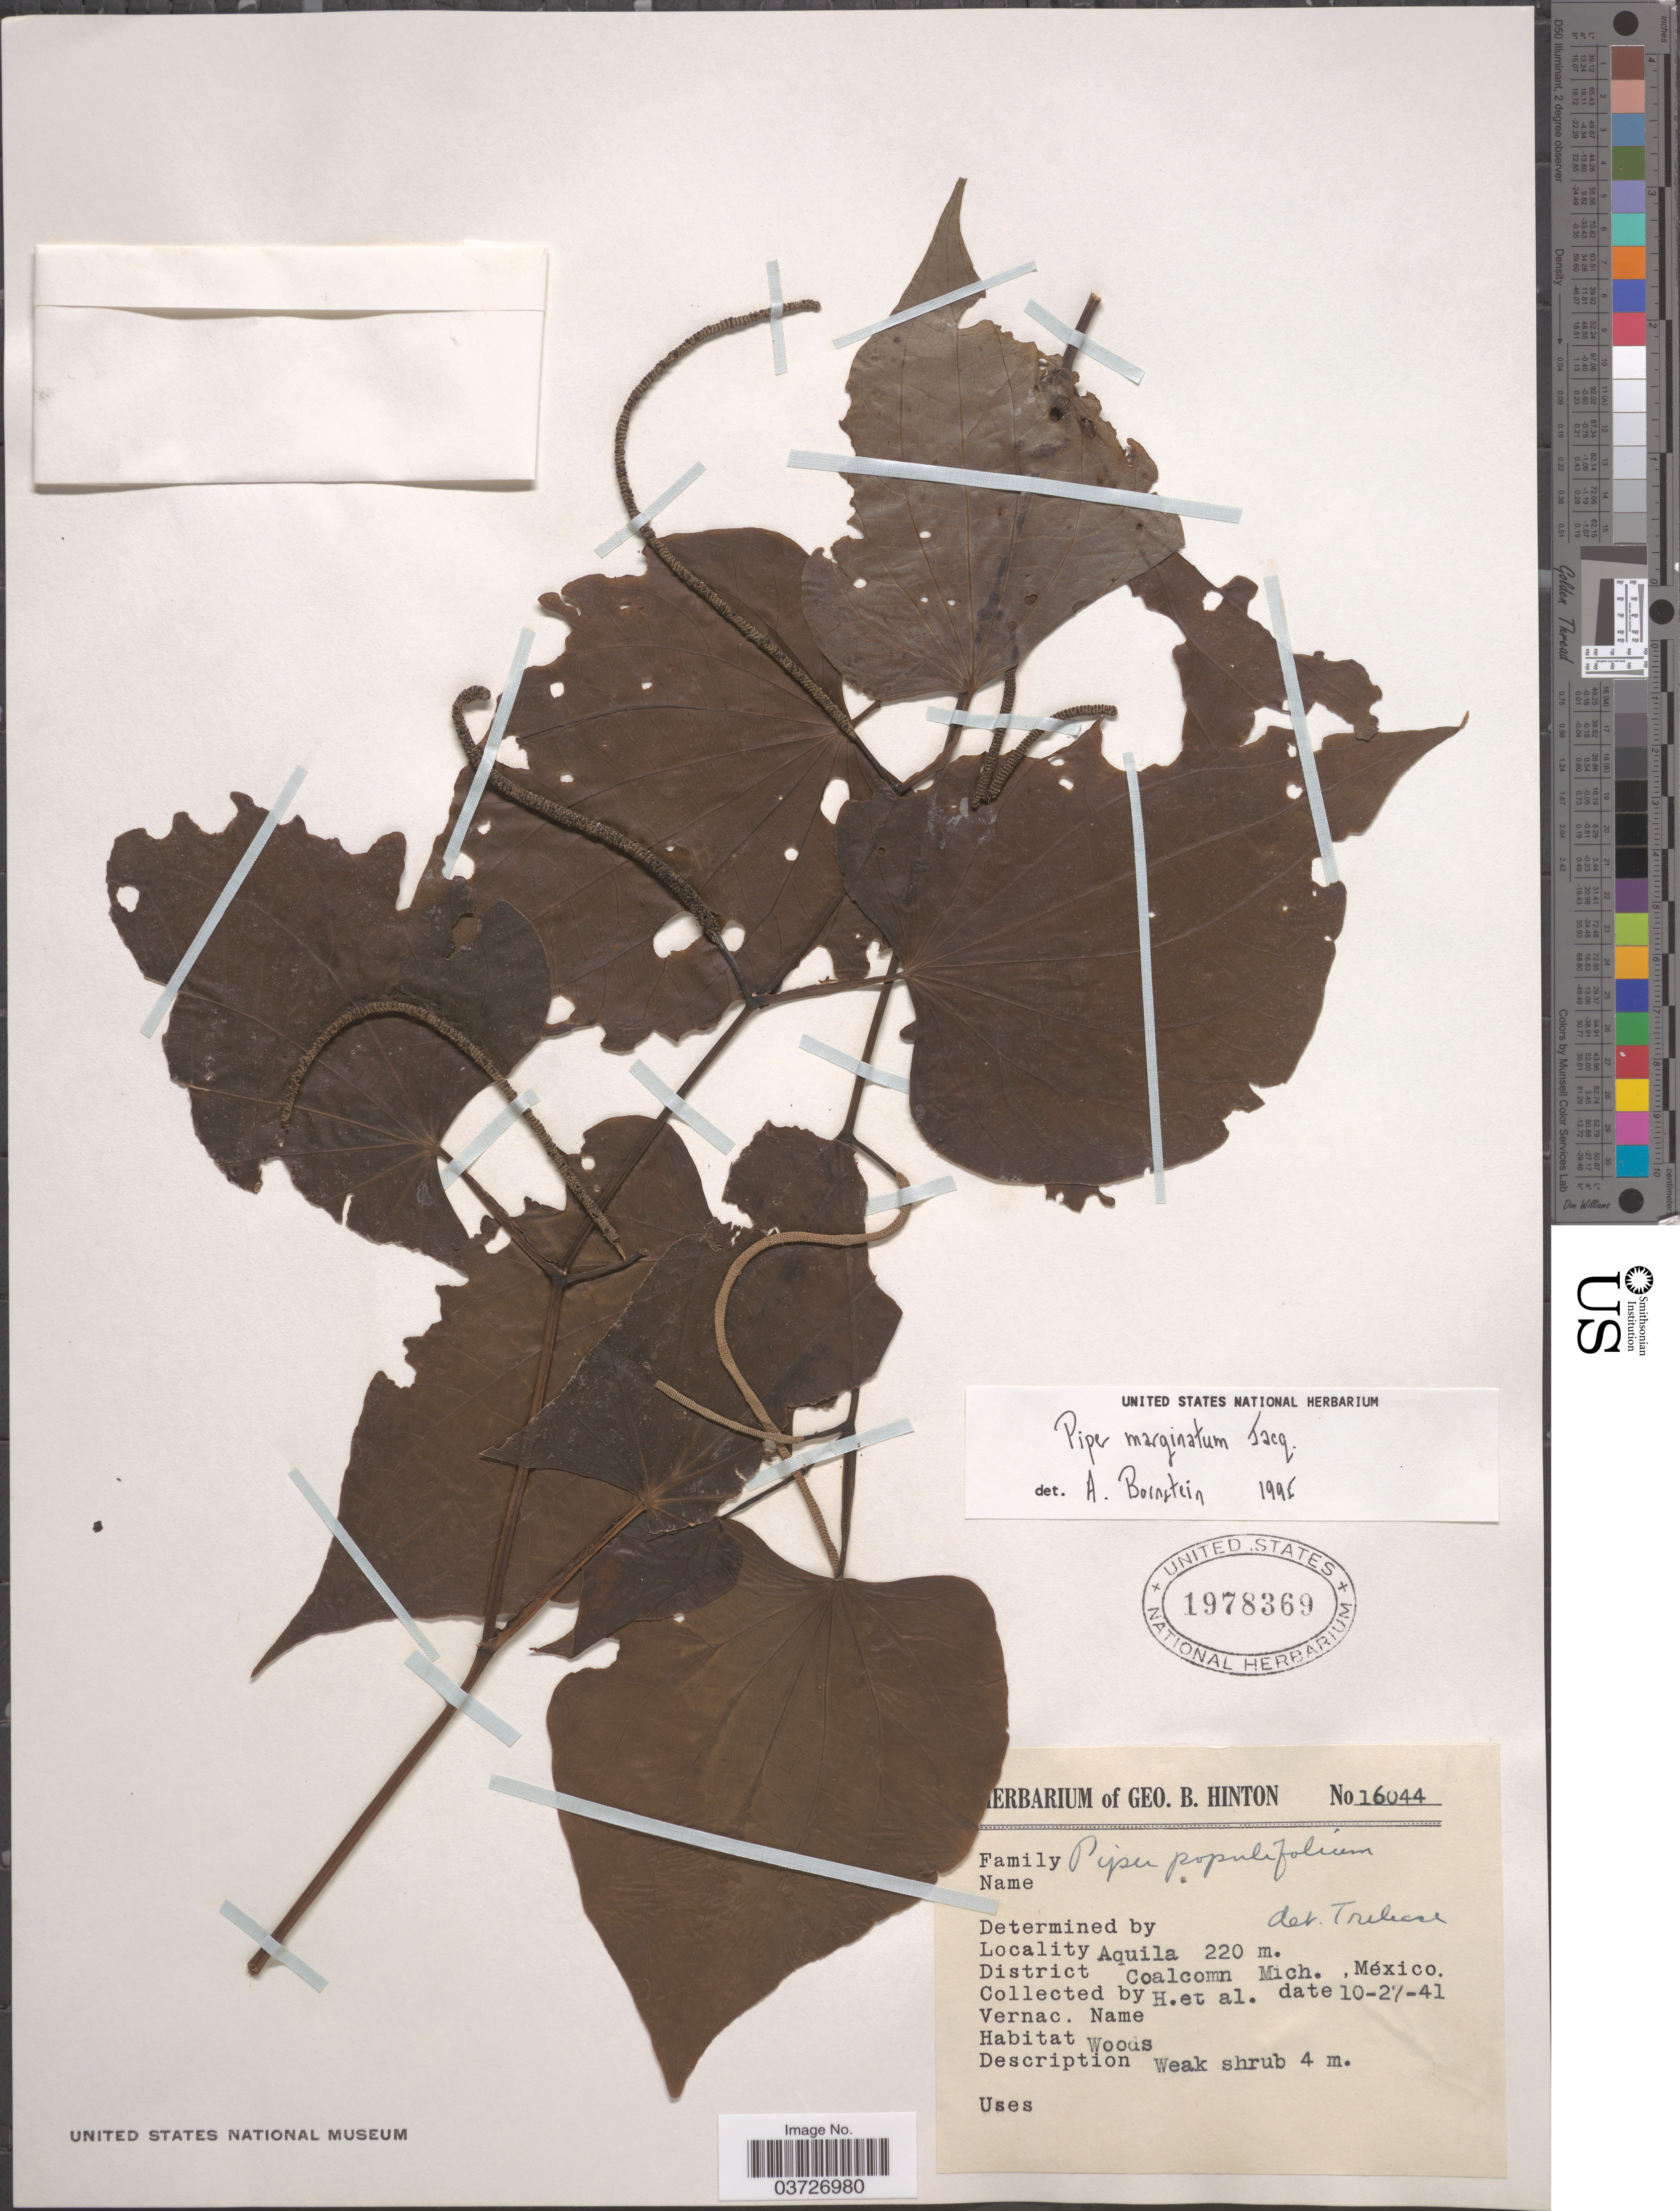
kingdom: Plantae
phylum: Tracheophyta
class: Magnoliopsida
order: Piperales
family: Piperaceae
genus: Piper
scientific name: Piper marginatum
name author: Jacq.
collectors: G. B. Hinton & et al.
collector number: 16044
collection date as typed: Transcribed d/m/y: 27/10/41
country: Mexico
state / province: Michoacán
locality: Aquila. District Coalcomn.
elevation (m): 220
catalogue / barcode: US 1978369